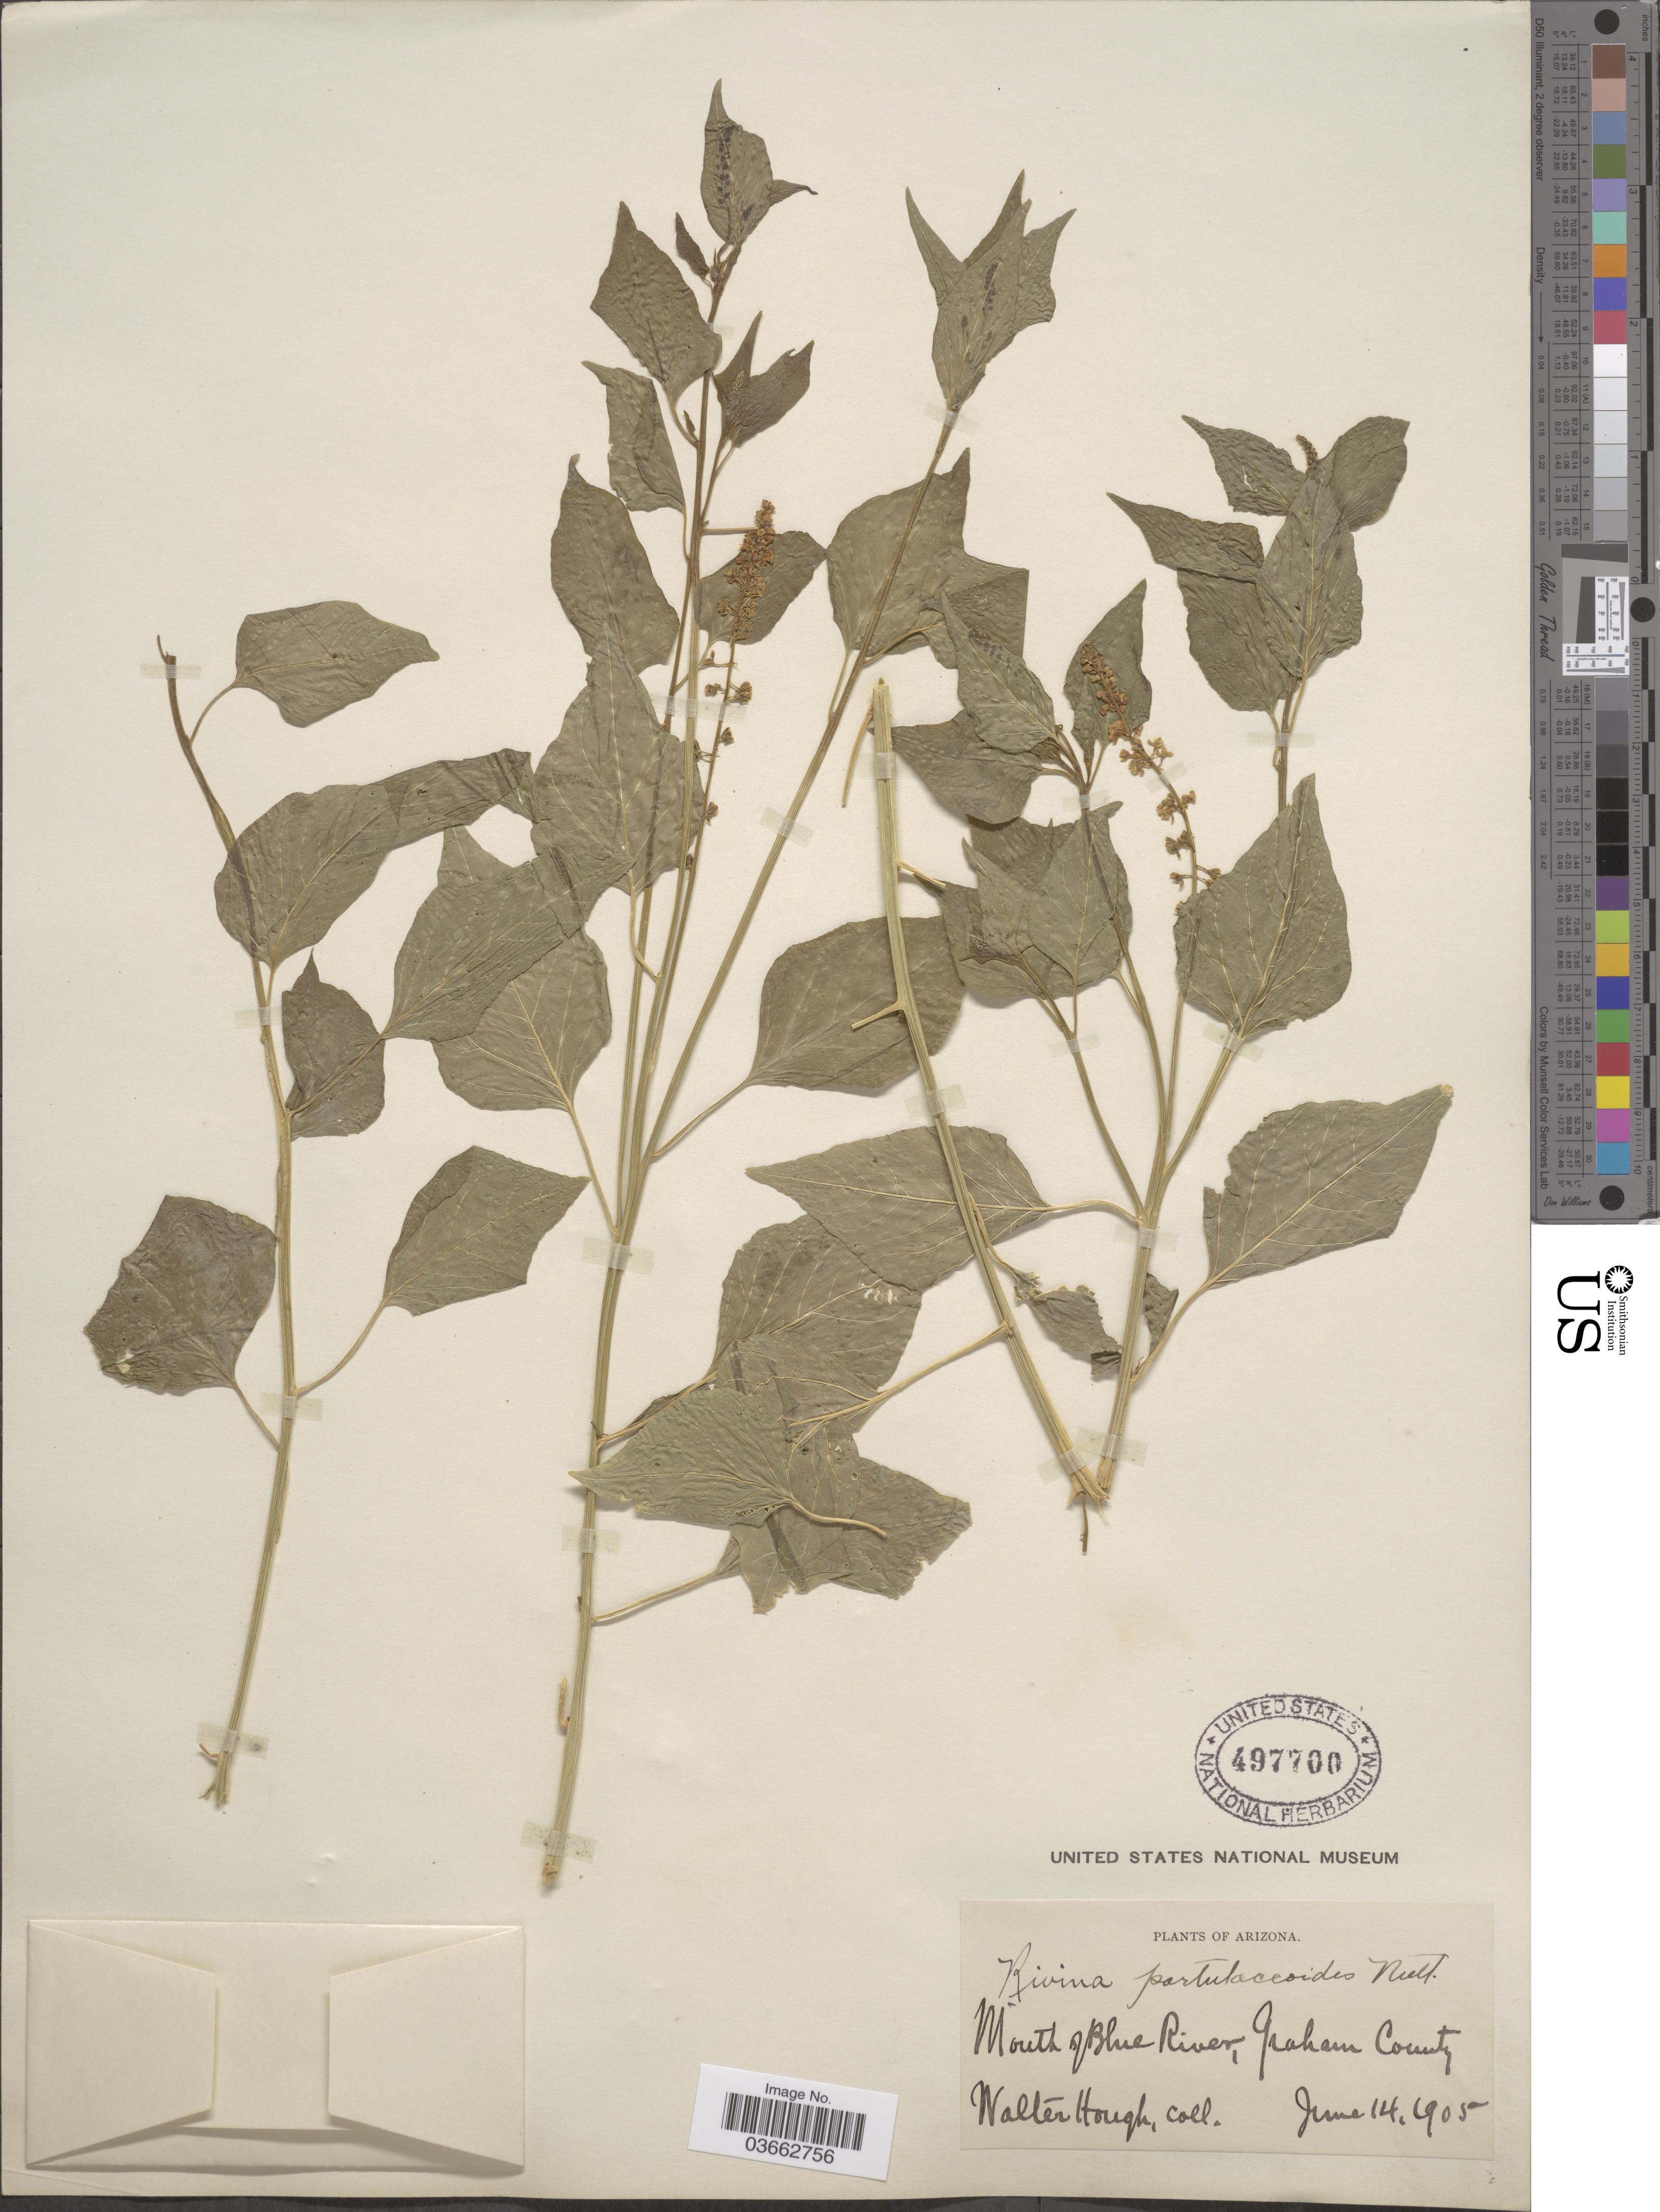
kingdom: Plantae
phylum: Tracheophyta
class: Magnoliopsida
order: Caryophyllales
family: Phytolaccaceae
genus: Rivina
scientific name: Rivina humilis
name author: L.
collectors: W. Hough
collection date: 1905-06-14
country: United States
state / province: Arizona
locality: Mouth of Blue River, Graham County.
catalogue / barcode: US 497700